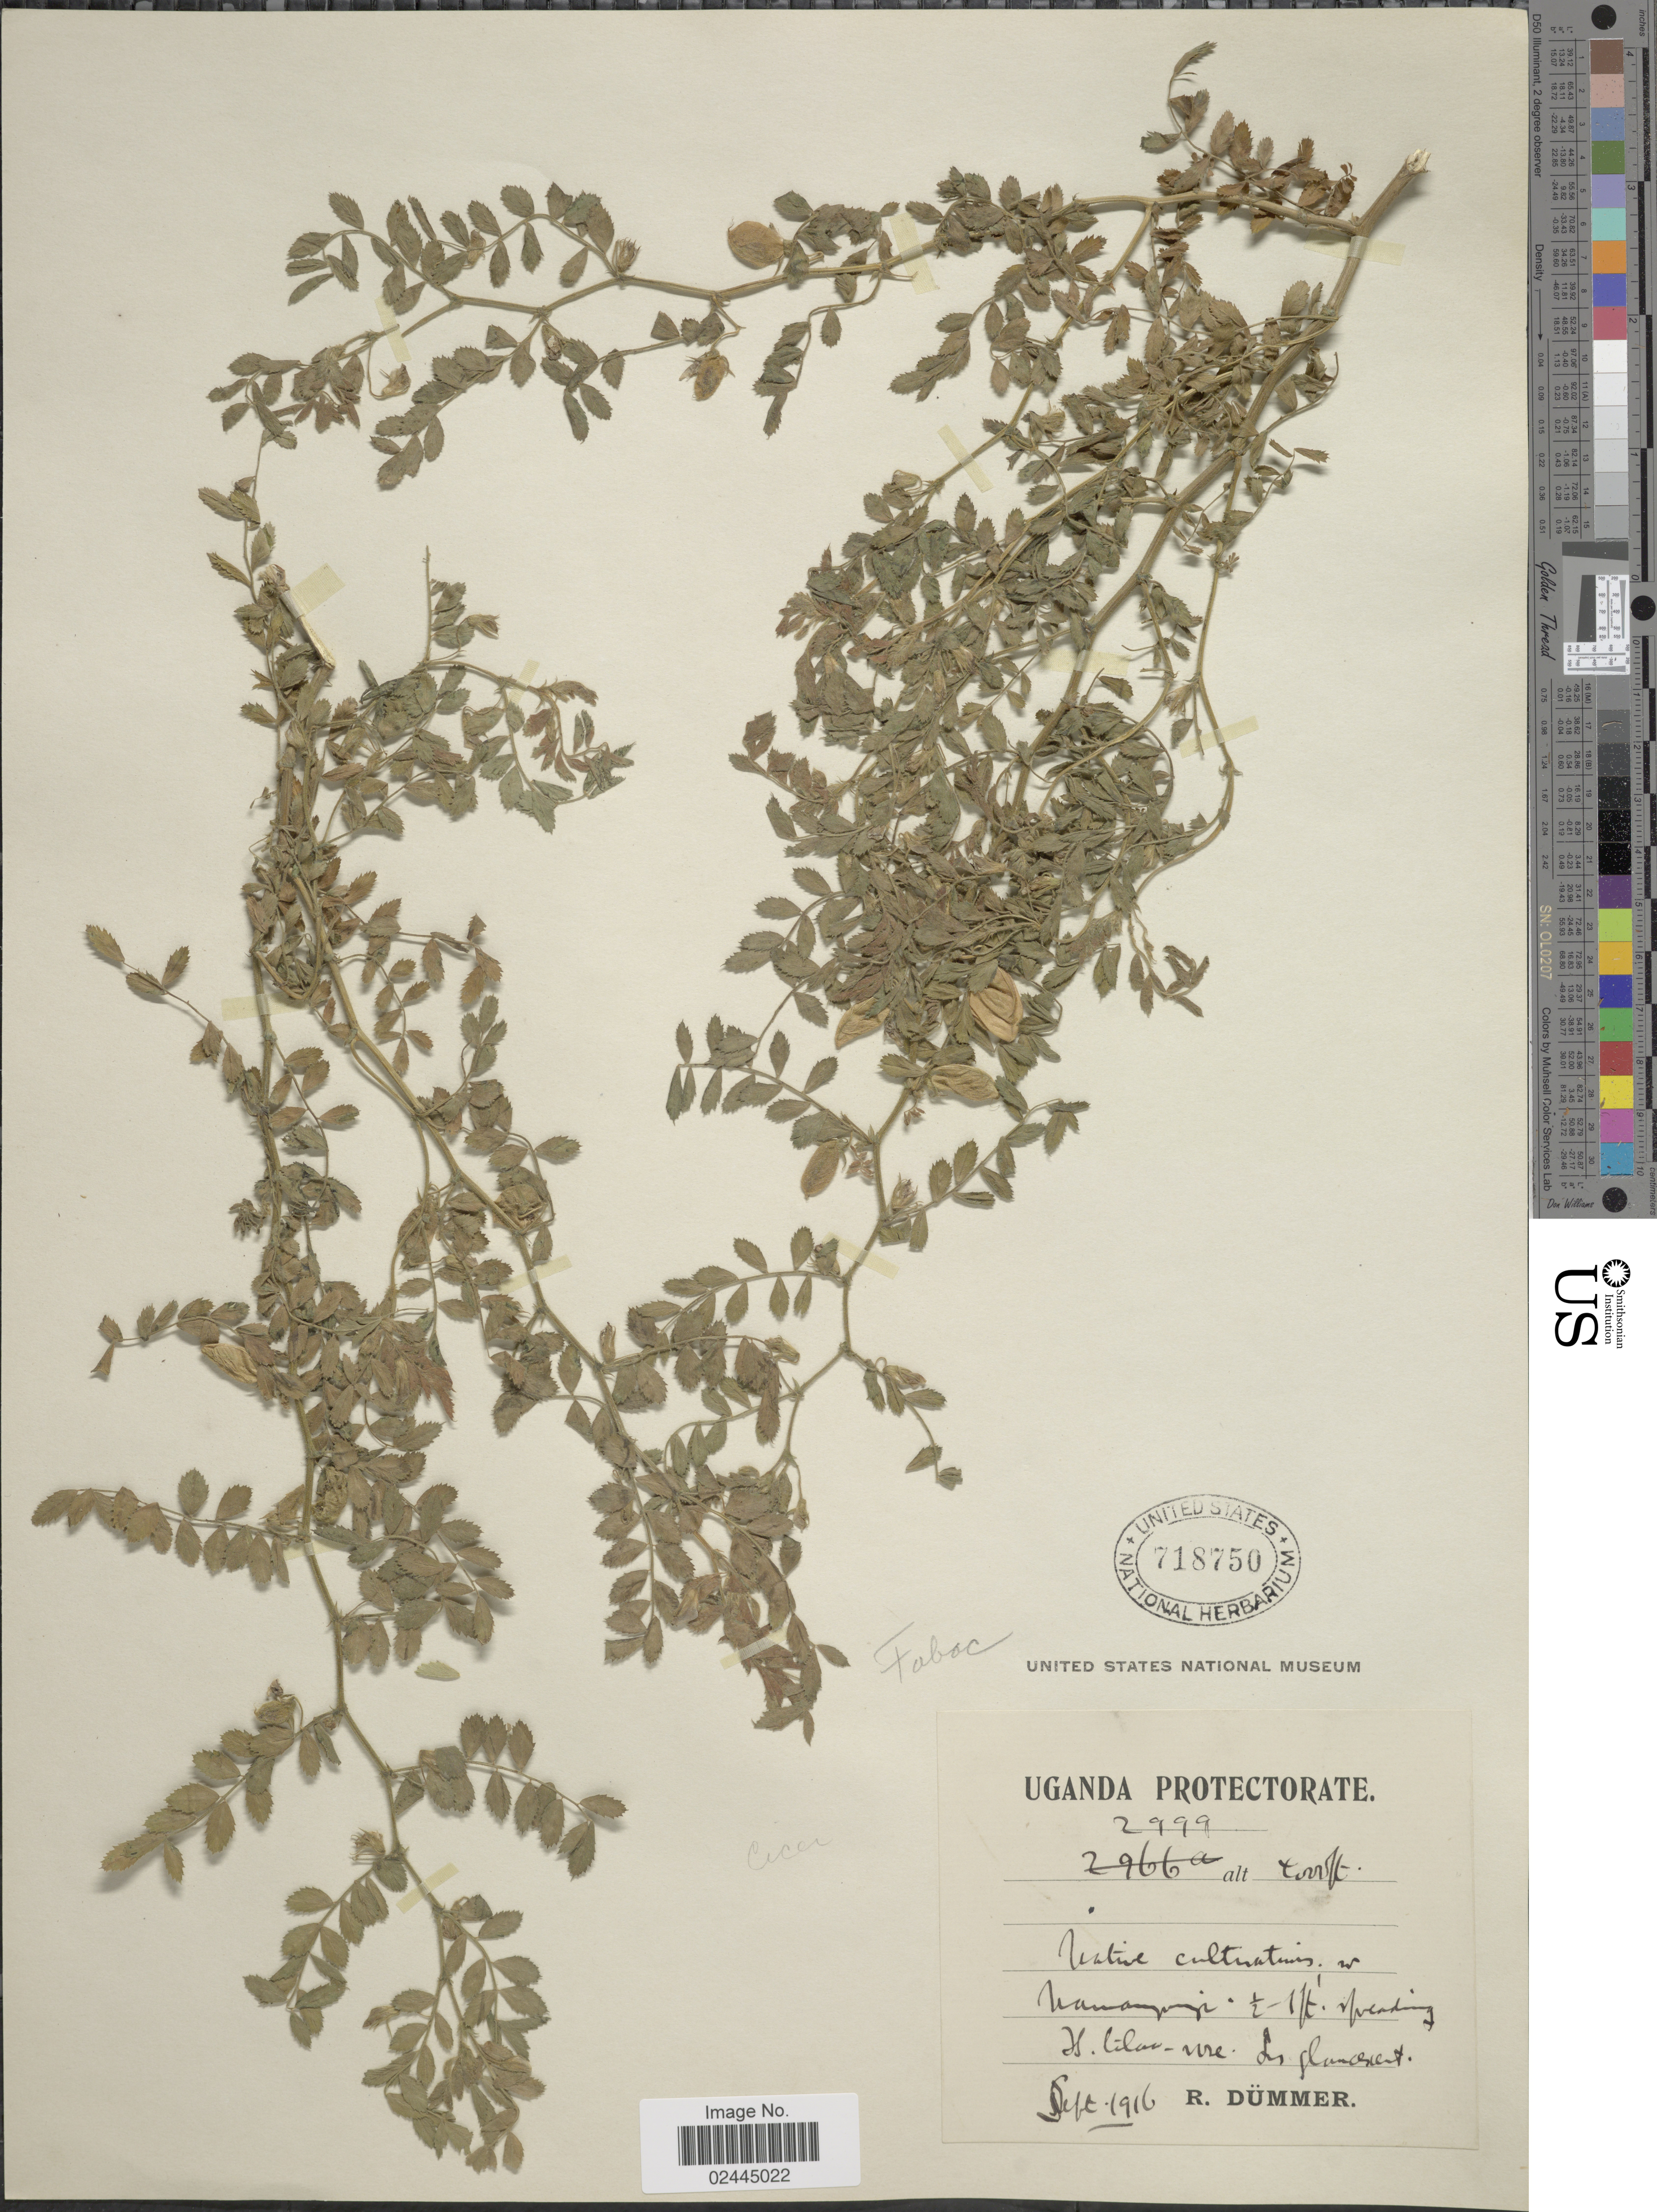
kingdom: Plantae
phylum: Tracheophyta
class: Magnoliopsida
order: Fabales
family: Fabaceae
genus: Cicer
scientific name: Cicer arietinum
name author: L.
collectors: R. A. Dümmer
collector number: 2999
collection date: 1916-09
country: Uganda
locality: Uganda Protectorate, Namanyonyi.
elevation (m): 1219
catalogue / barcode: US 718750